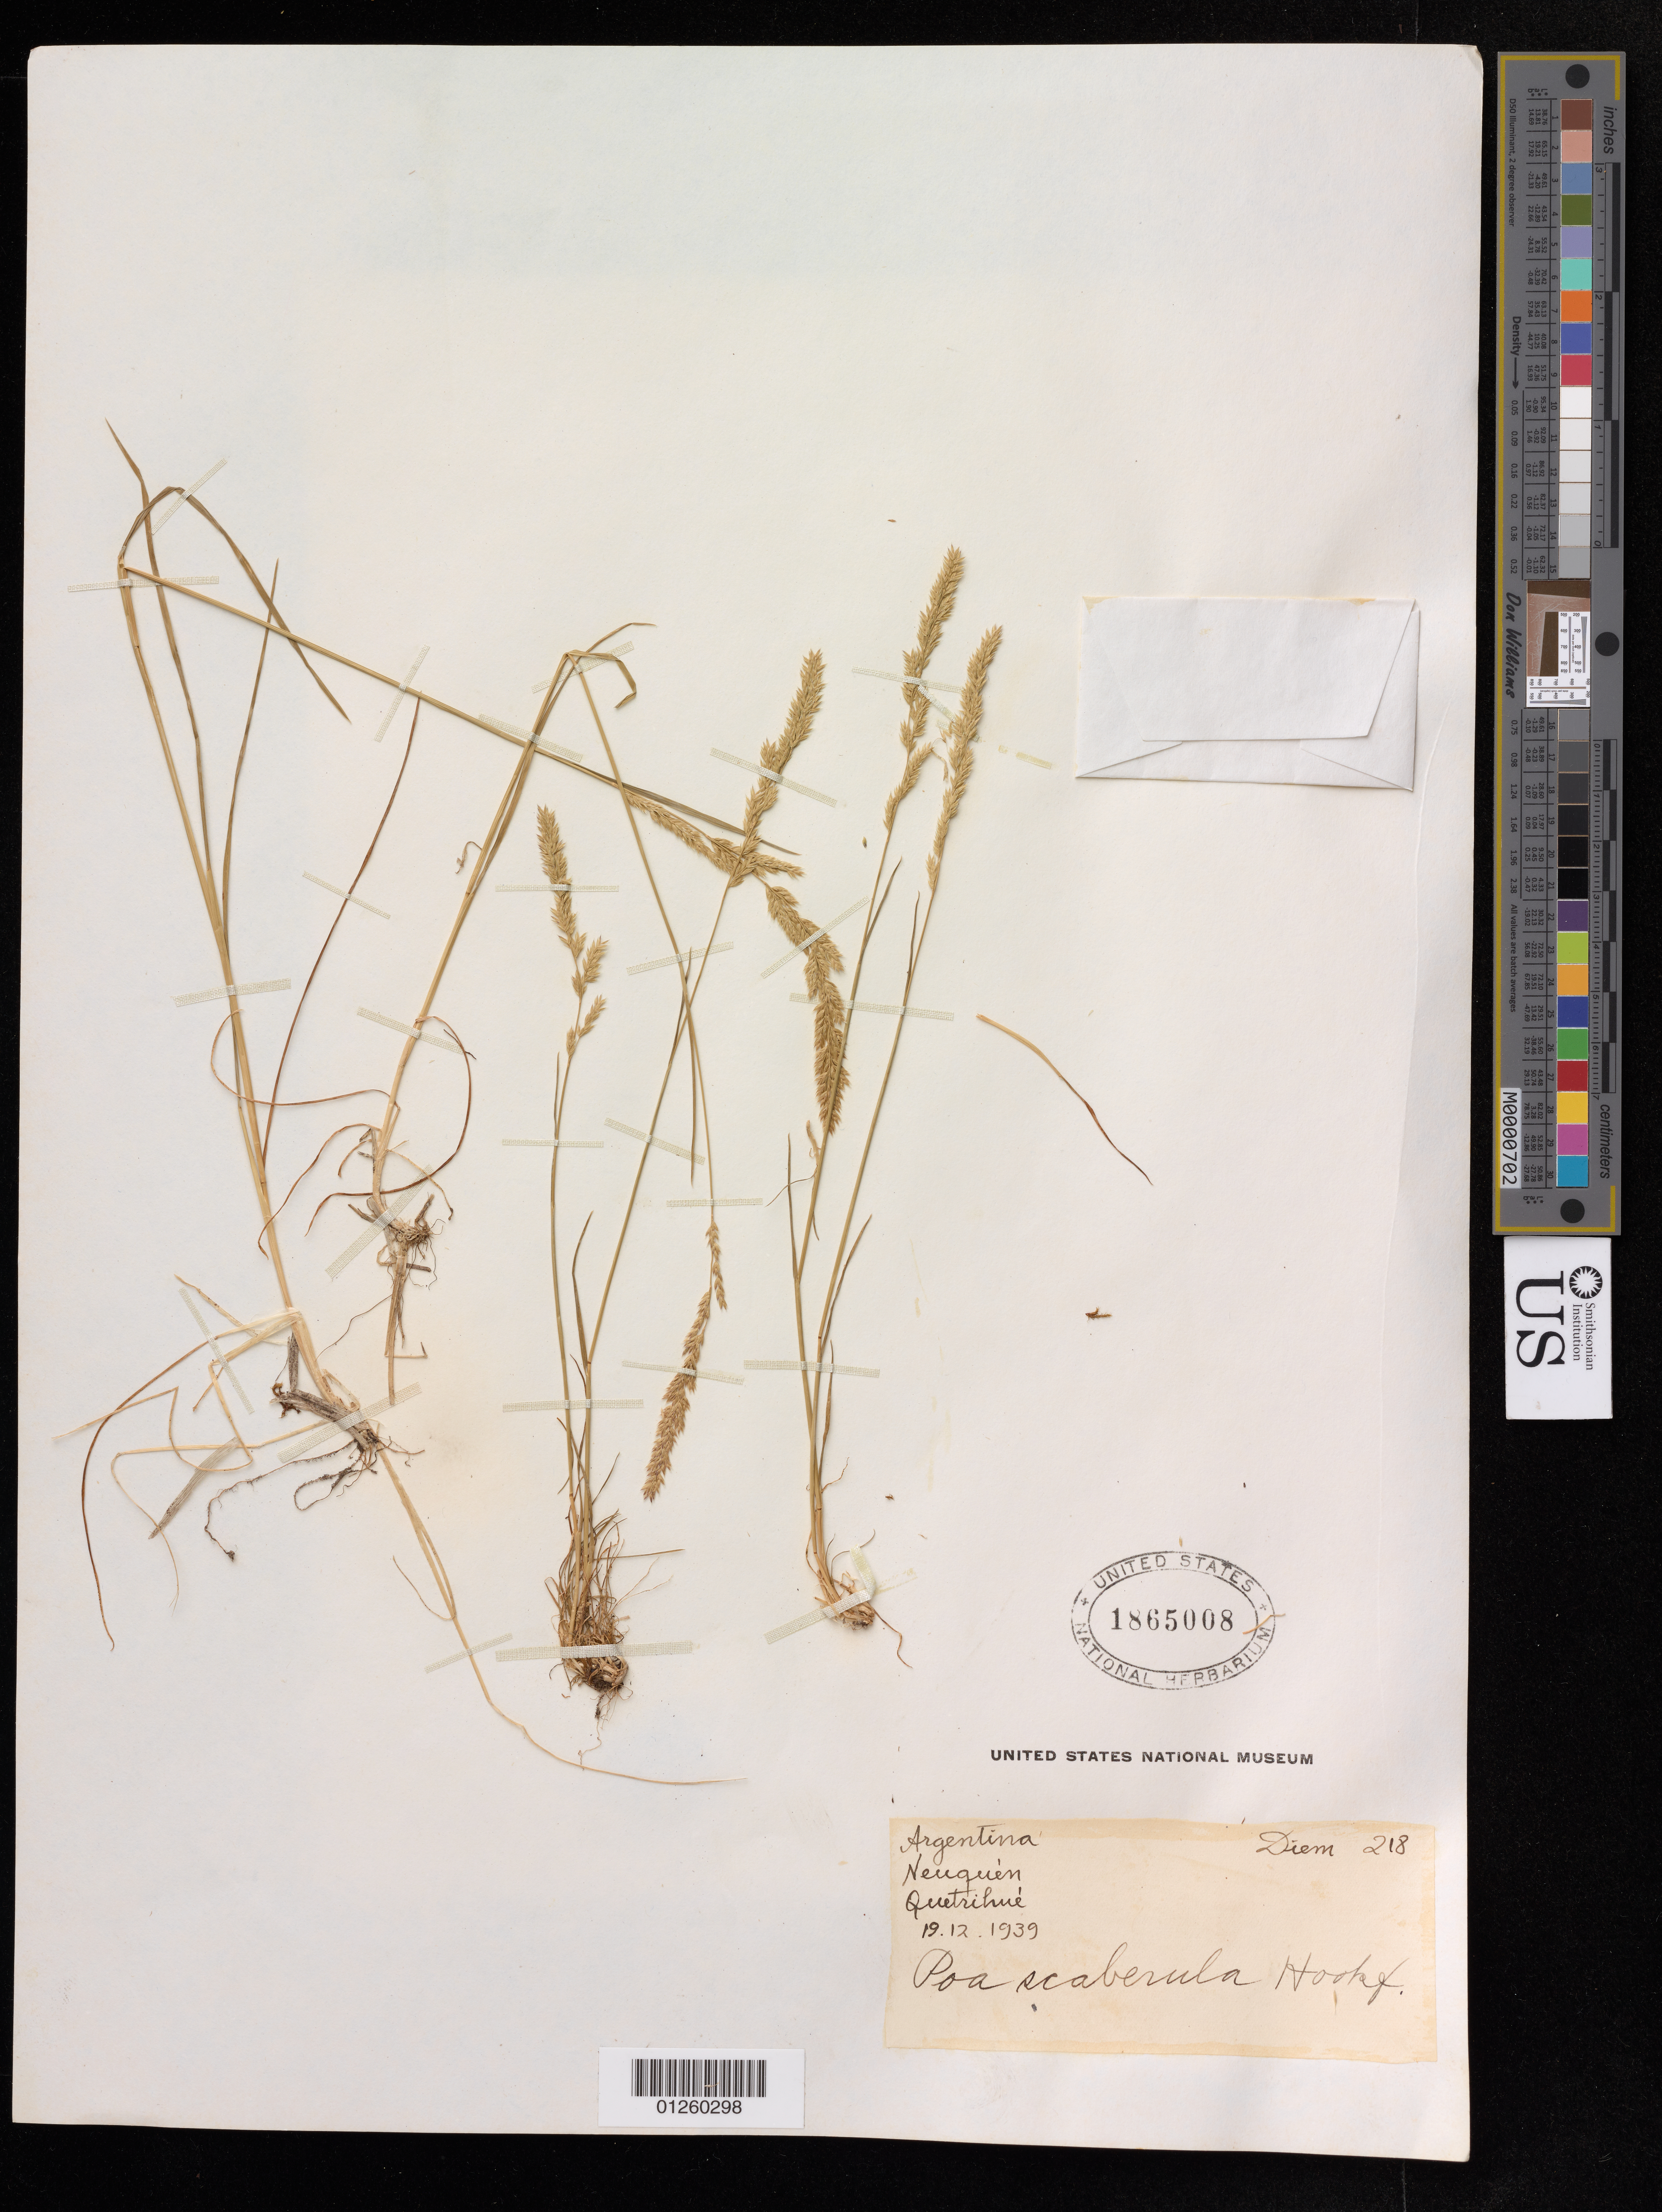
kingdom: Plantae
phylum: Tracheophyta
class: Liliopsida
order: Poales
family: Poaceae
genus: Poa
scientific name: Poa scaberula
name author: Hook. f.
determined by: Soreng, Robert J., Research Associate (BOT), Smithsonian Institution - National Museum of Natural History (UNITED STATES)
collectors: J. Diem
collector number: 218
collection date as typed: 19.12.1939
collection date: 1939-12-19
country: Argentina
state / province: Neuquén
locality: Neuquén. Quetrihue.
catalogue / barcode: US 1865008